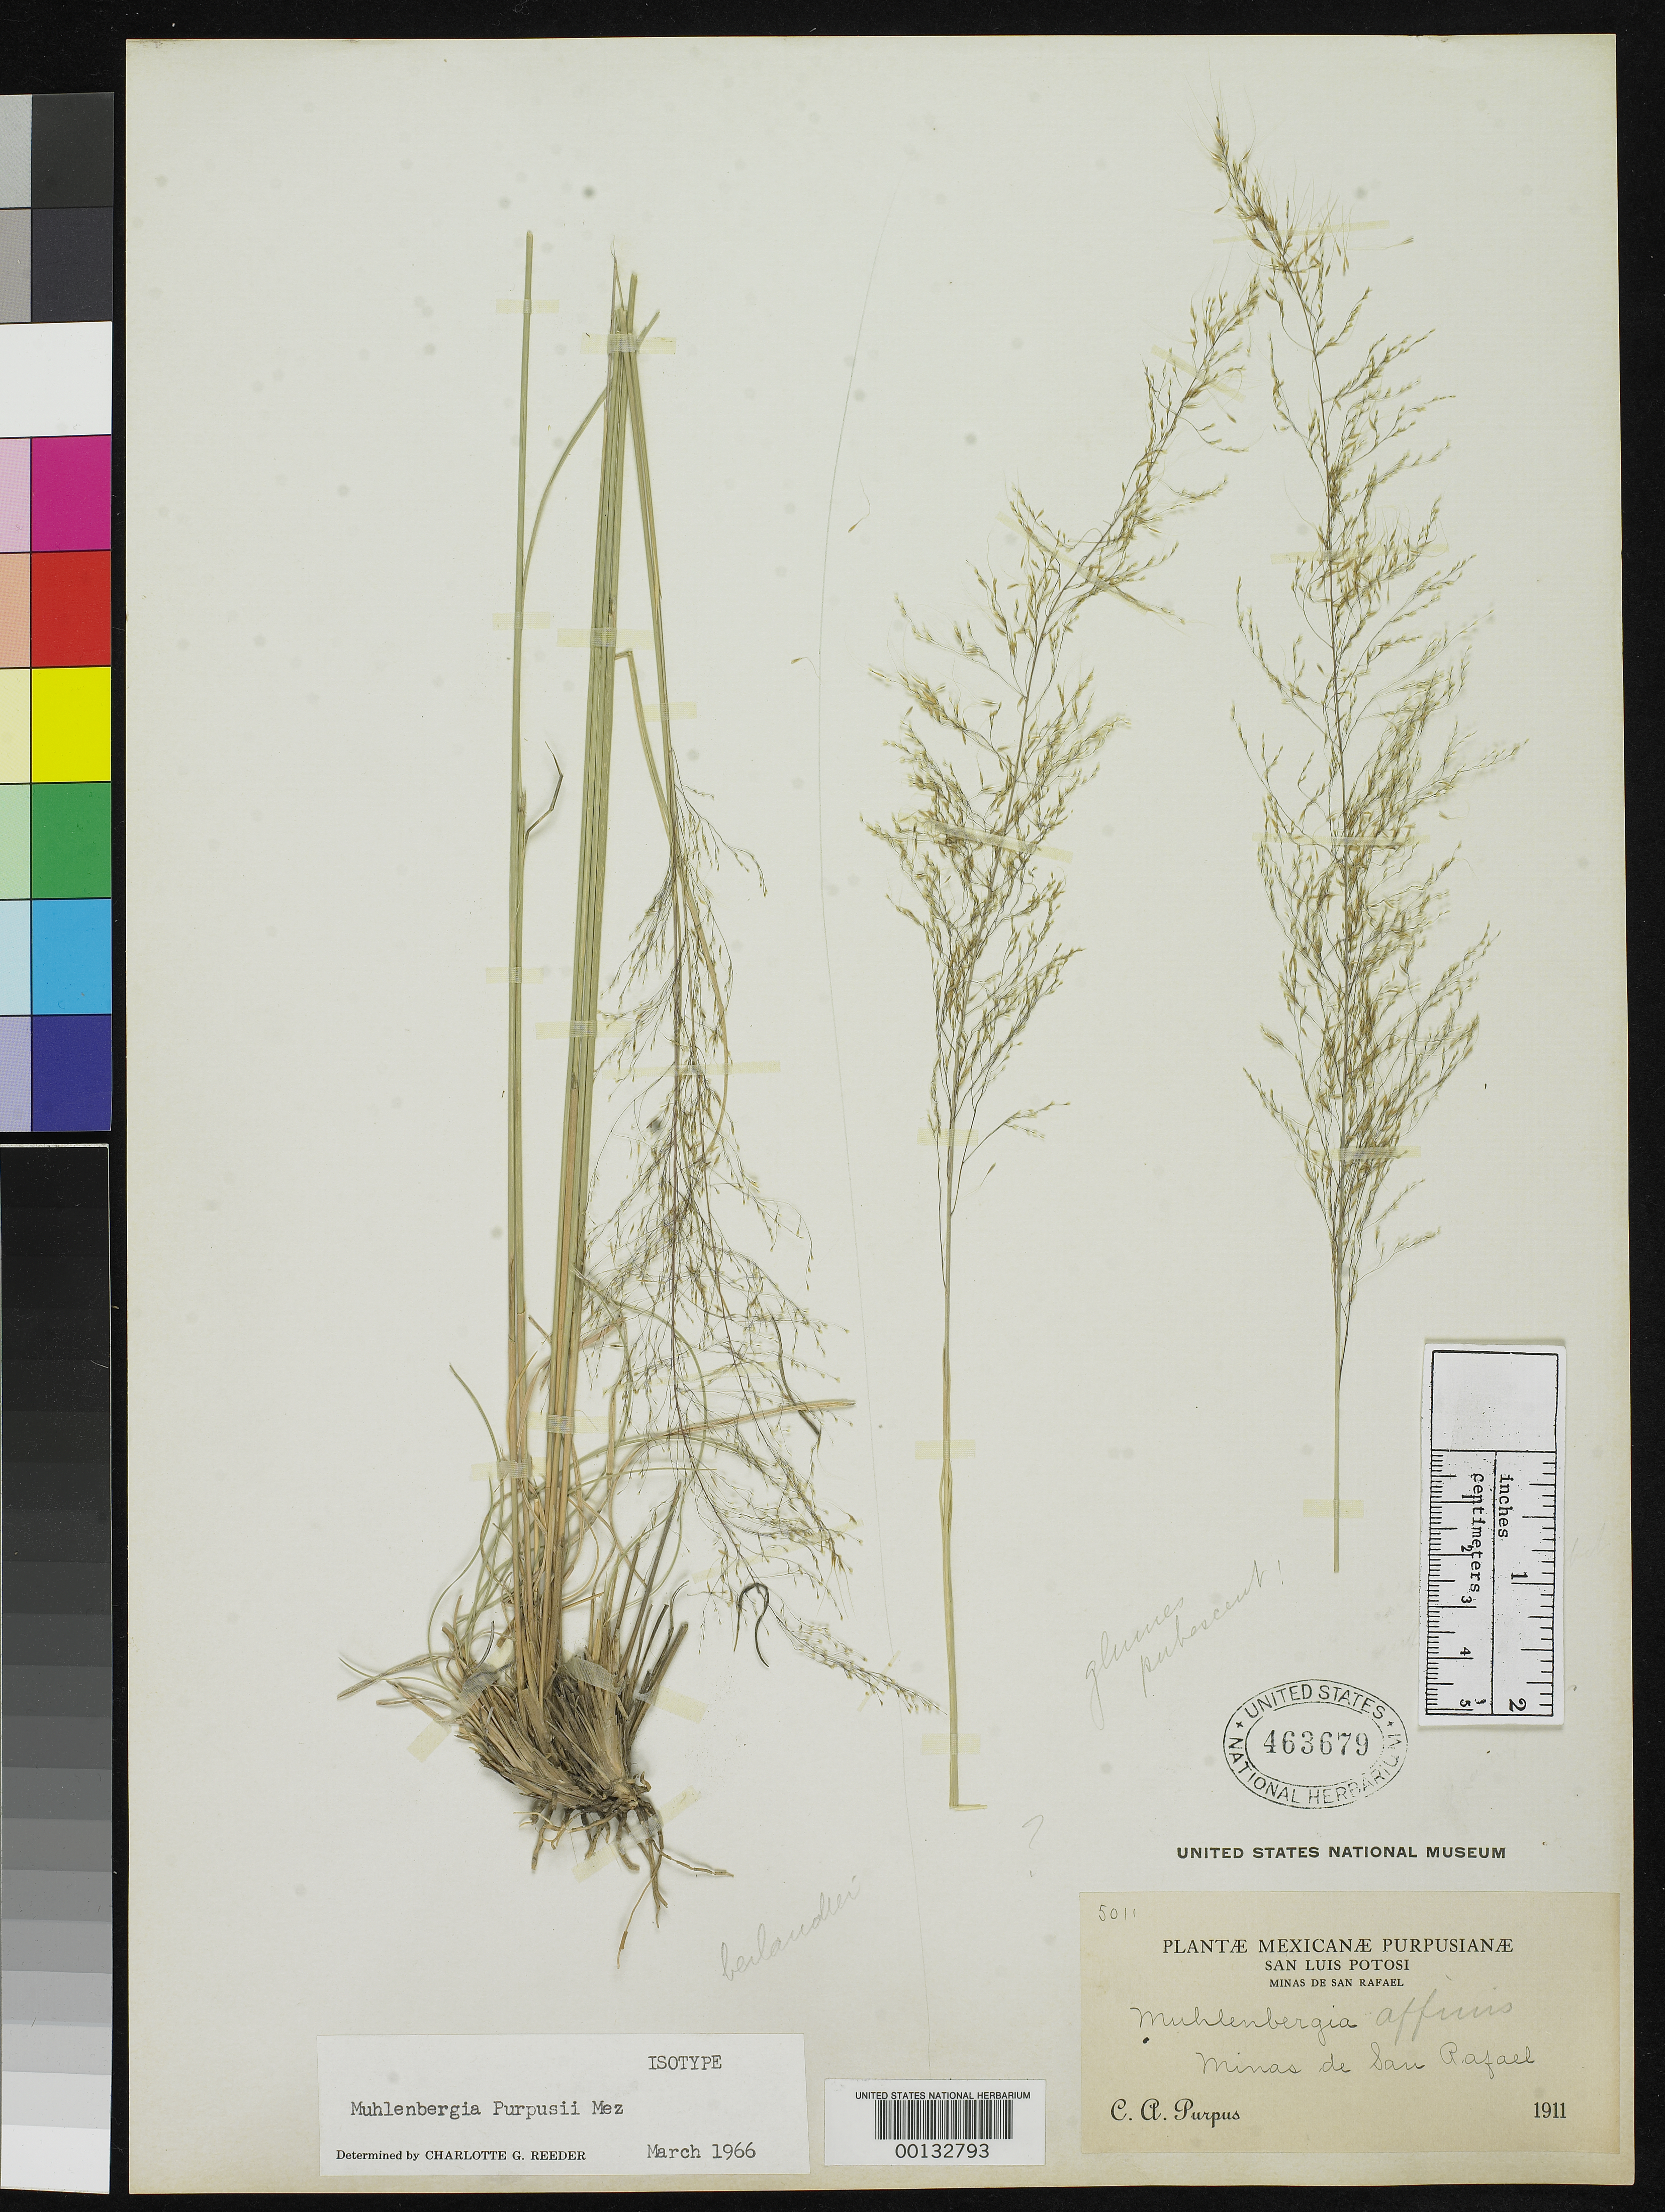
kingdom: Plantae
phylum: Tracheophyta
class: Liliopsida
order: Poales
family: Poaceae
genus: Muhlenbergia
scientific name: Muhlenbergia purpusii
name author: Mez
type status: Isotype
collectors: C. A. Purpus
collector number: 5011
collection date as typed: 1911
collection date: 1911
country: Mexico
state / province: San Luis Potosi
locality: Minas de San Rafael.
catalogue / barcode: US 463679